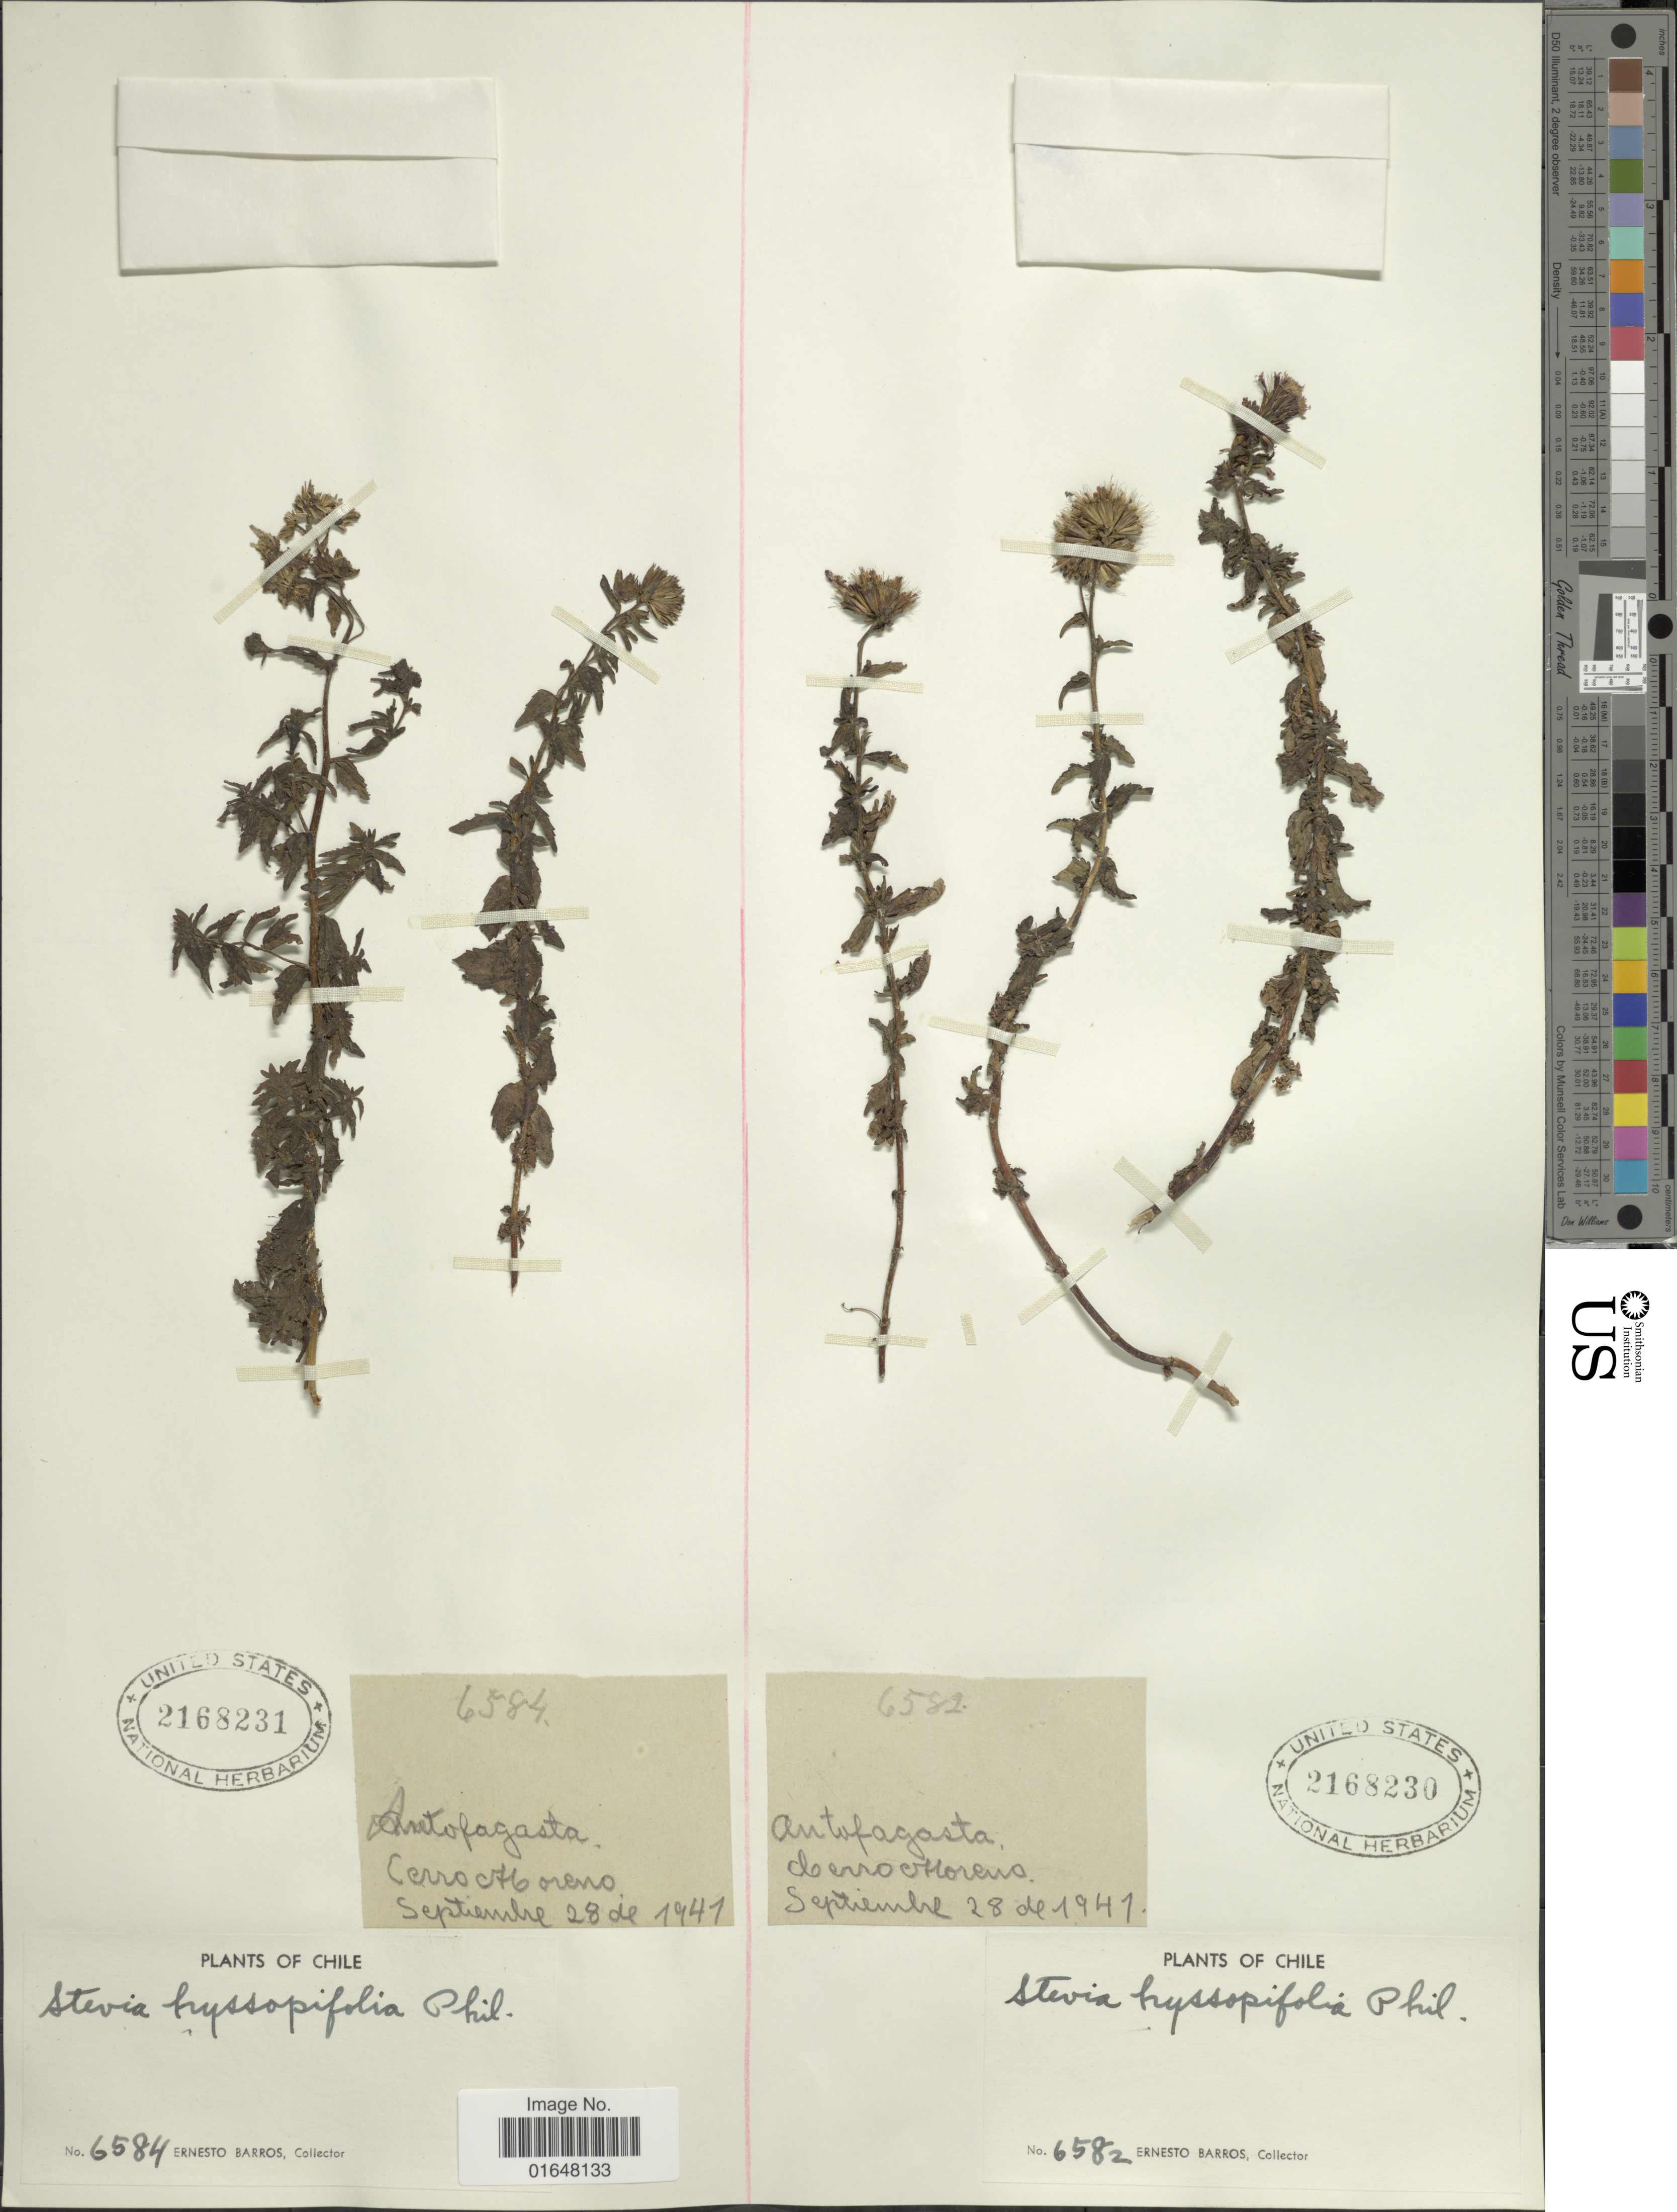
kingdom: Plantae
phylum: Tracheophyta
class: Magnoliopsida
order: Asterales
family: Asteraceae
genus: Stevia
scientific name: Stevia hyssopifolia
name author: Cav.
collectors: E. Barros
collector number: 6584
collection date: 1941-09-28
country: Chile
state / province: Antofagasta (II)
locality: Cerro of Moreno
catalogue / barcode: US 2168231